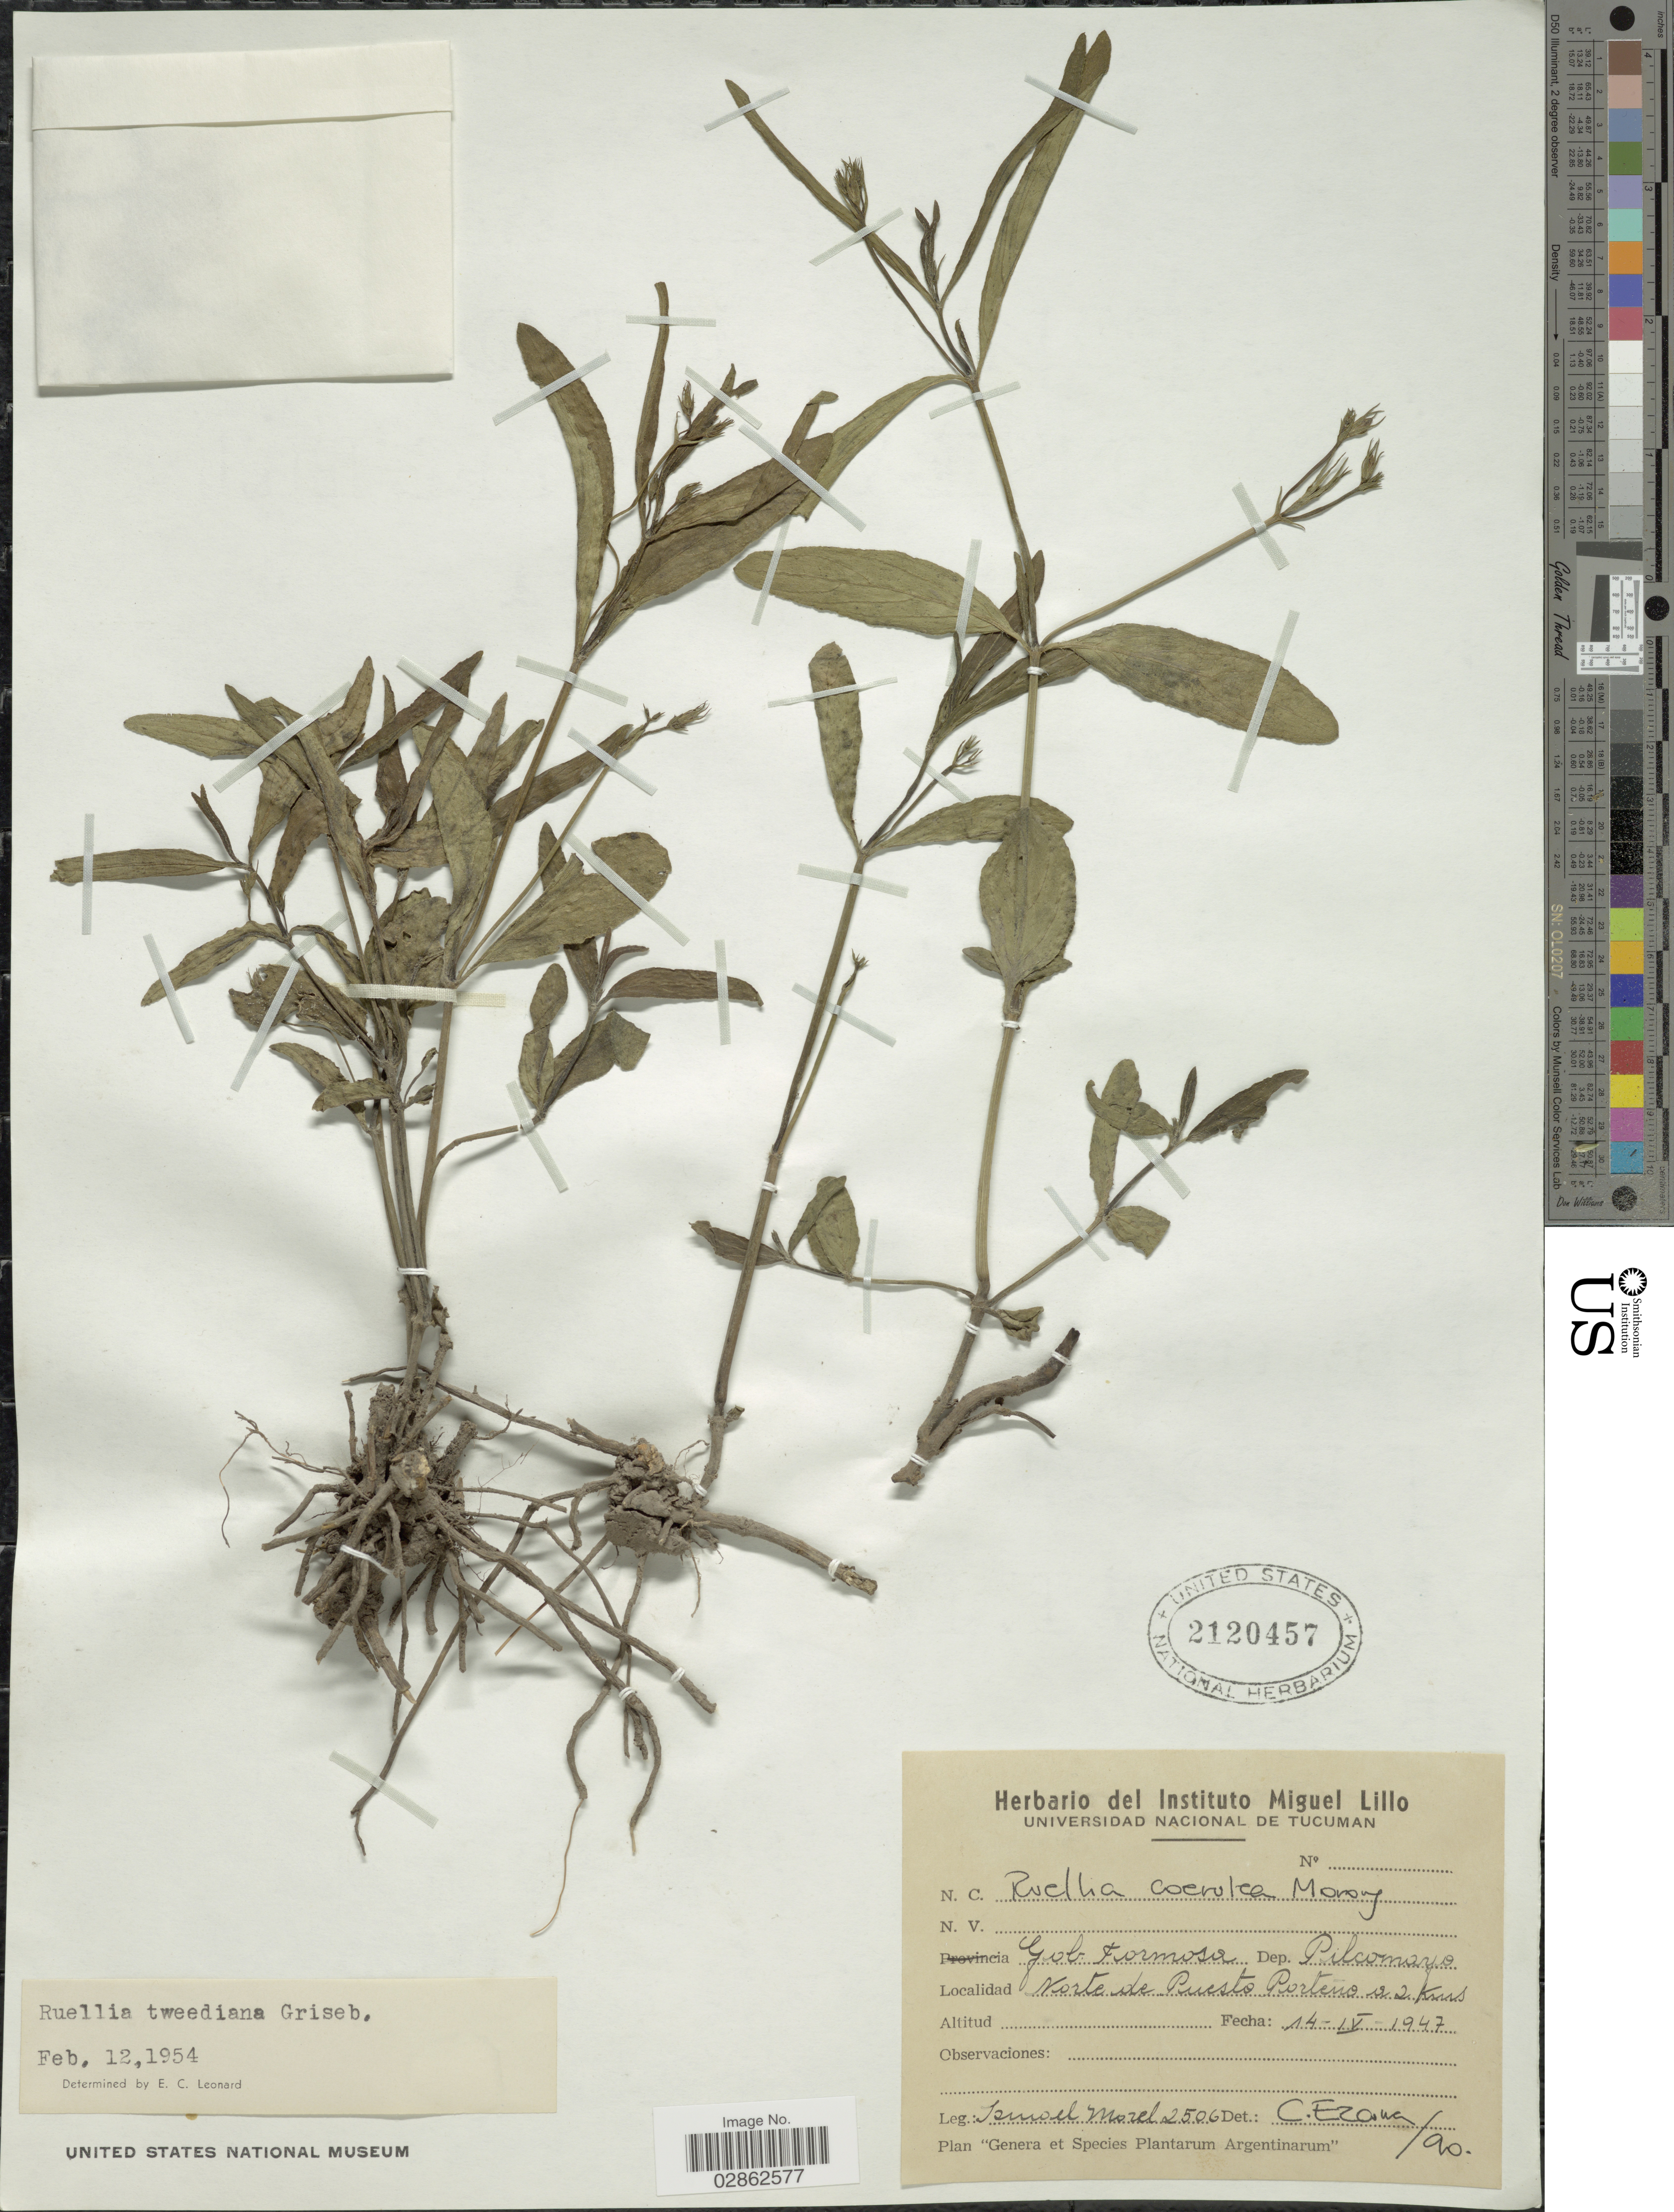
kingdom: Plantae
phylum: Tracheophyta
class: Magnoliopsida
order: Lamiales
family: Acanthaceae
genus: Ruellia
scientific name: Ruellia coerulea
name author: Morong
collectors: I. Morel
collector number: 2506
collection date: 1947-04-14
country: Argentina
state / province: Formosa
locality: Gob. Formosa. Dep. Pilcomayo. Norte de Puesto Porteño a 2 kms.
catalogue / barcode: US 2120457